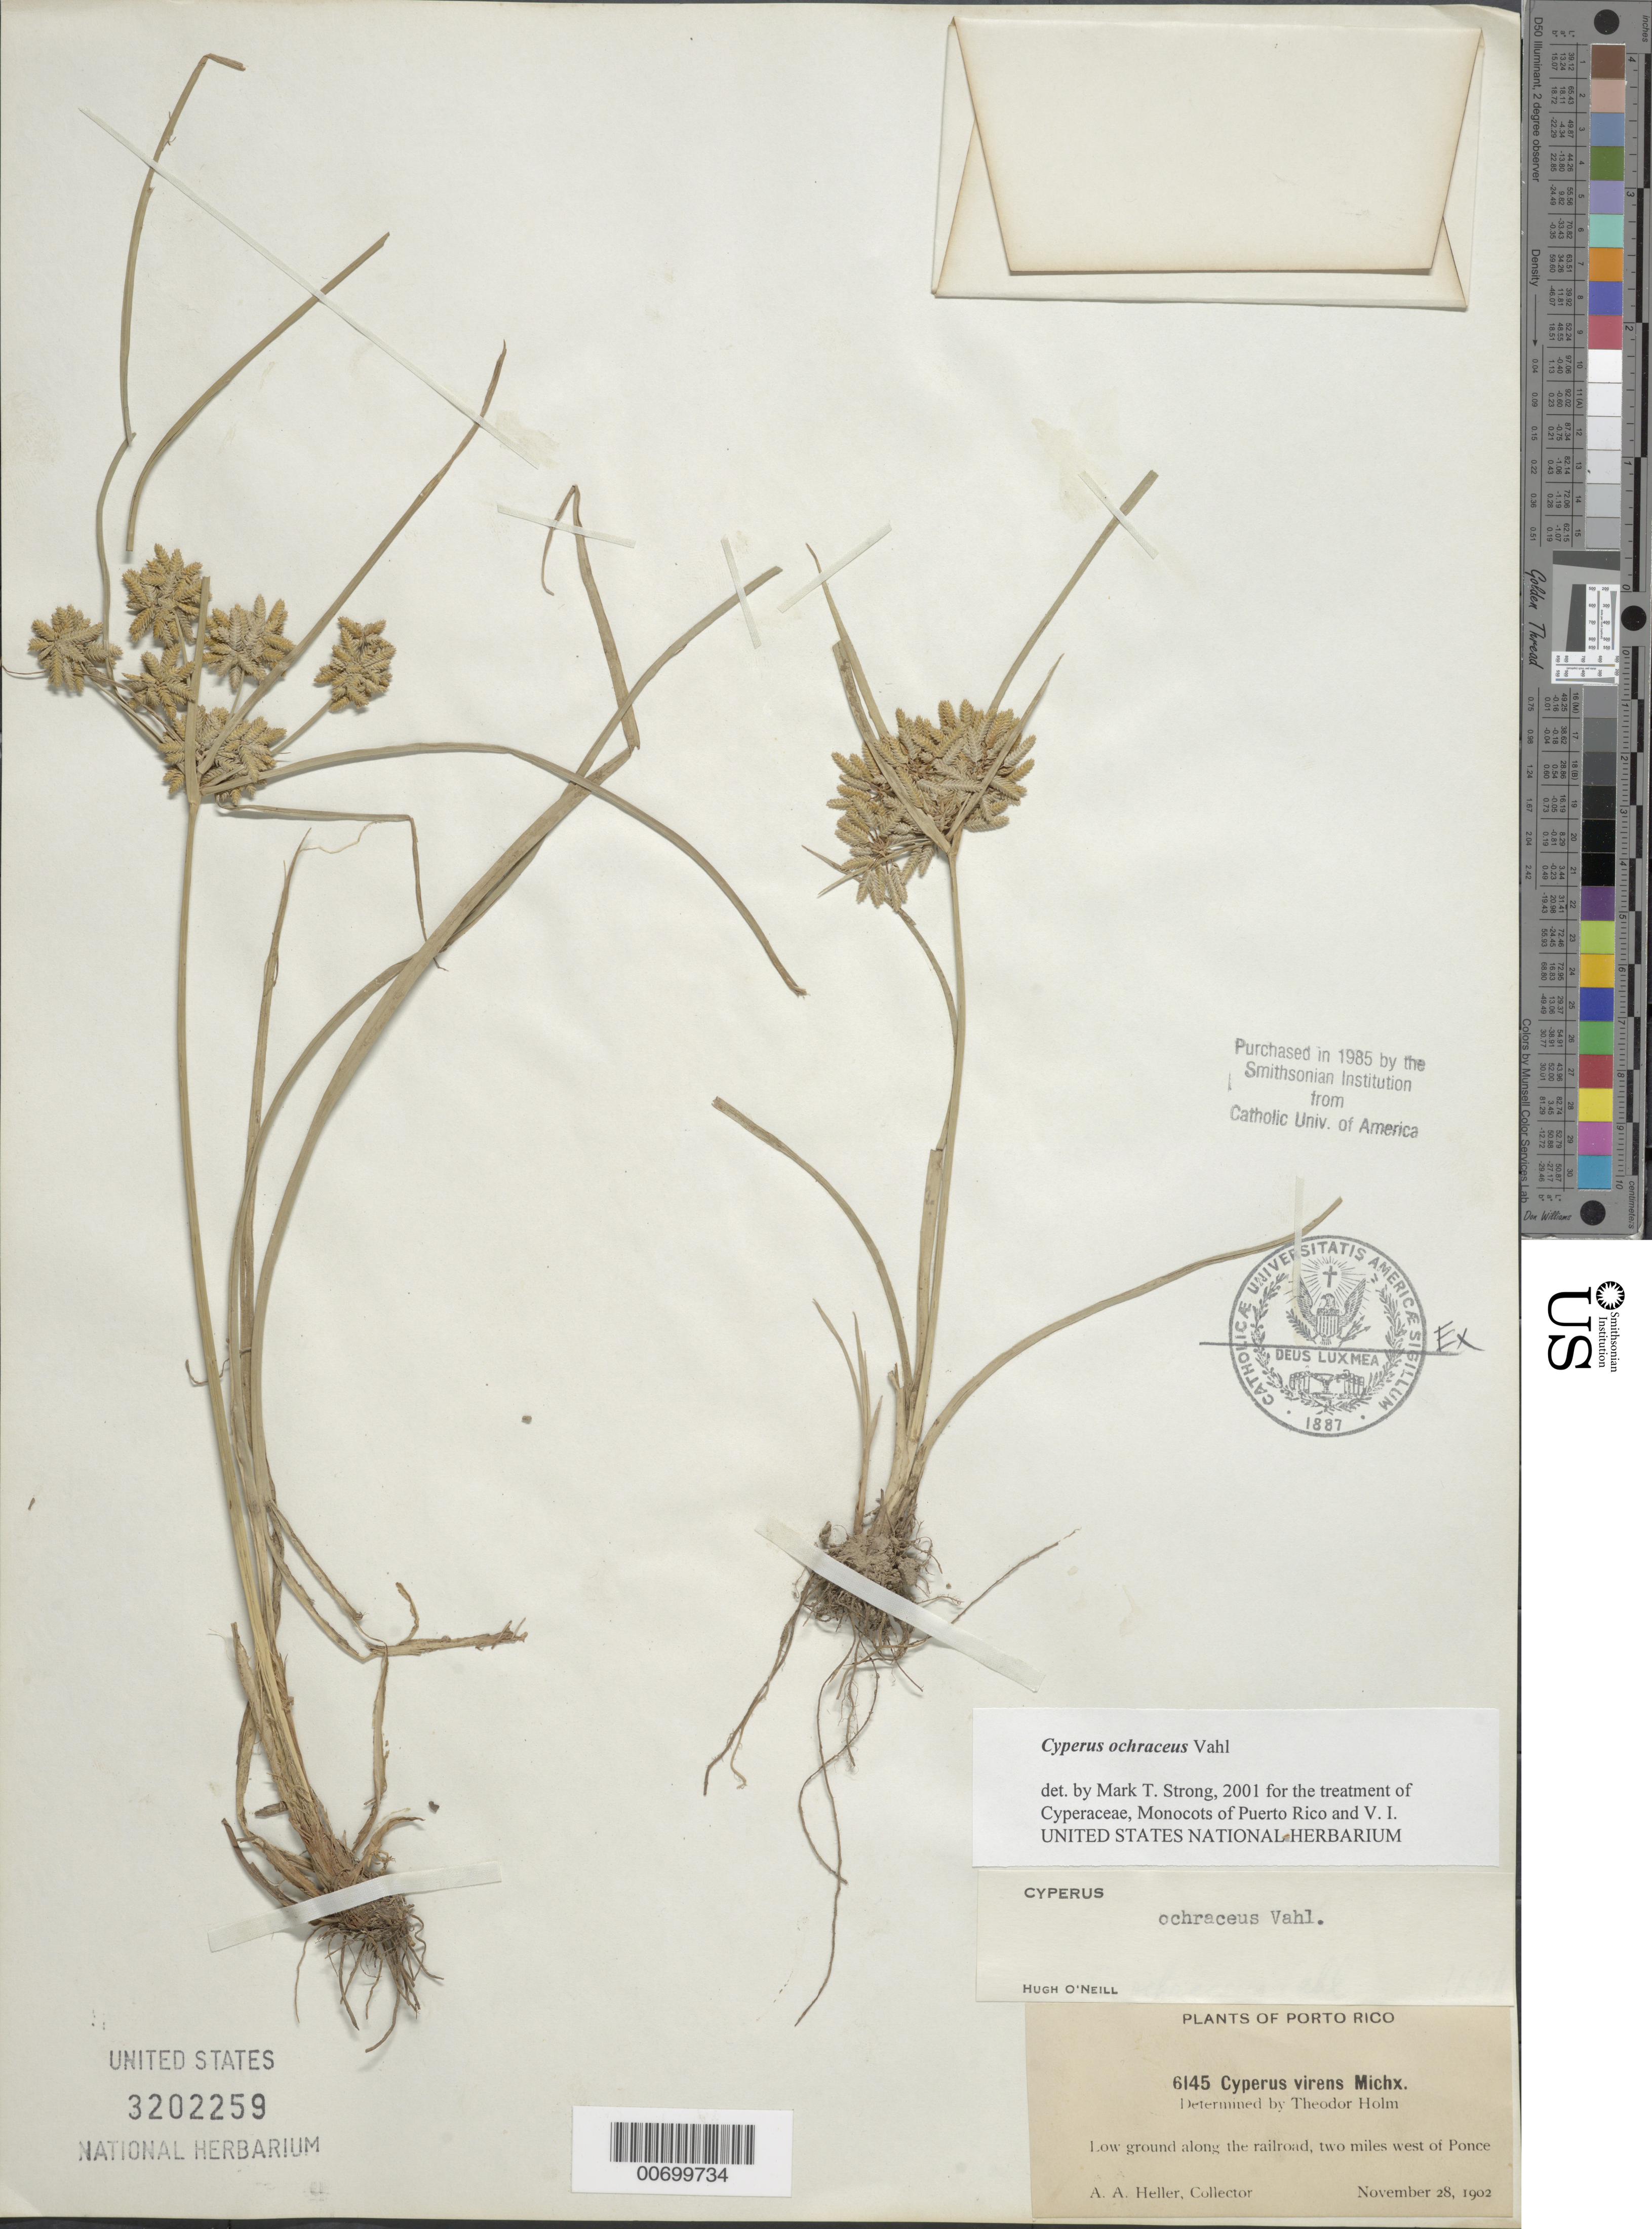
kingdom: Plantae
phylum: Tracheophyta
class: Liliopsida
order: Poales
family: Cyperaceae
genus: Cyperus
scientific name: Cyperus ochraceus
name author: Vahl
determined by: Strong, M. T., (US), Smithsonian Institution - National Museum of Natural History (UNITED STATES)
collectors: A. A. Heller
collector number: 6145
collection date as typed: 28 Nov 1902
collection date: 1902-11-28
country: Puerto Rico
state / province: Ponce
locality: Two mi. W of Ponce.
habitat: Low ground along the railroad.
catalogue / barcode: US 3202259